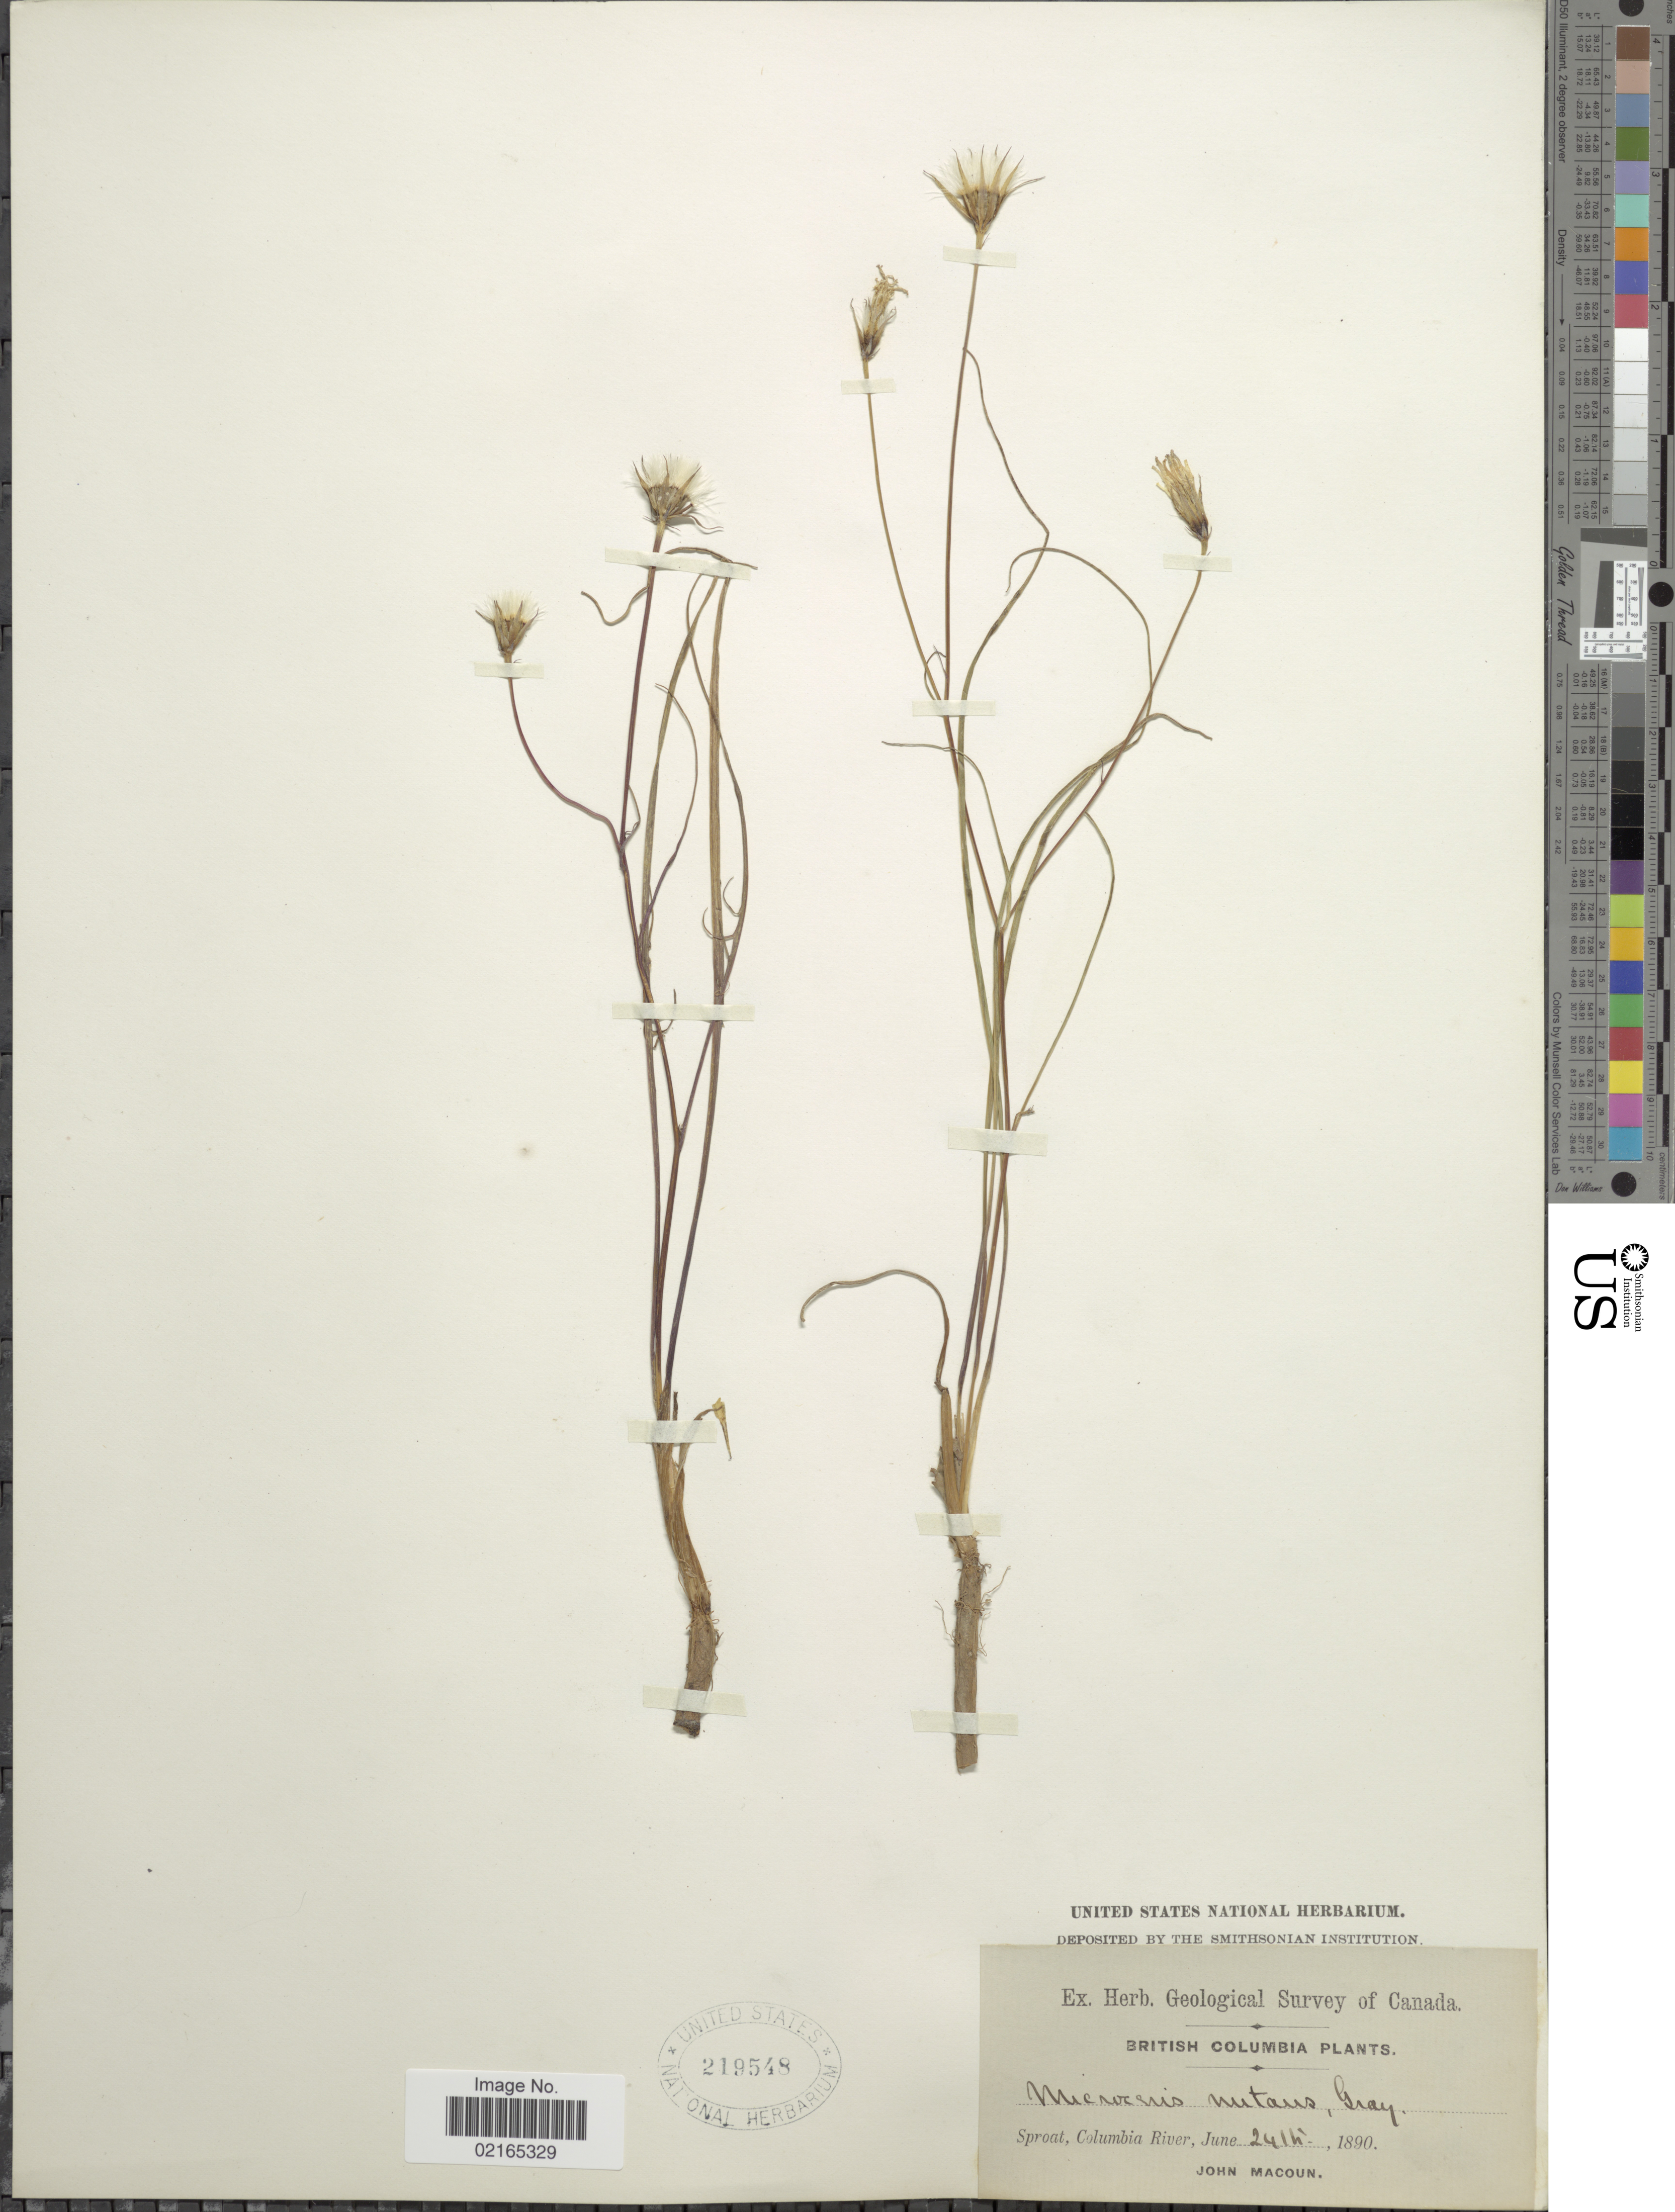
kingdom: Plantae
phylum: Tracheophyta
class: Magnoliopsida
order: Asterales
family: Asteraceae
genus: Microseris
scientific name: Microseris nutans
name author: (Hook.) Sch. Bip.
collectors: J. Macoun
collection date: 1890-06-24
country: Canada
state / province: British Columbia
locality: Sproat, Columbia River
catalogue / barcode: US 219548